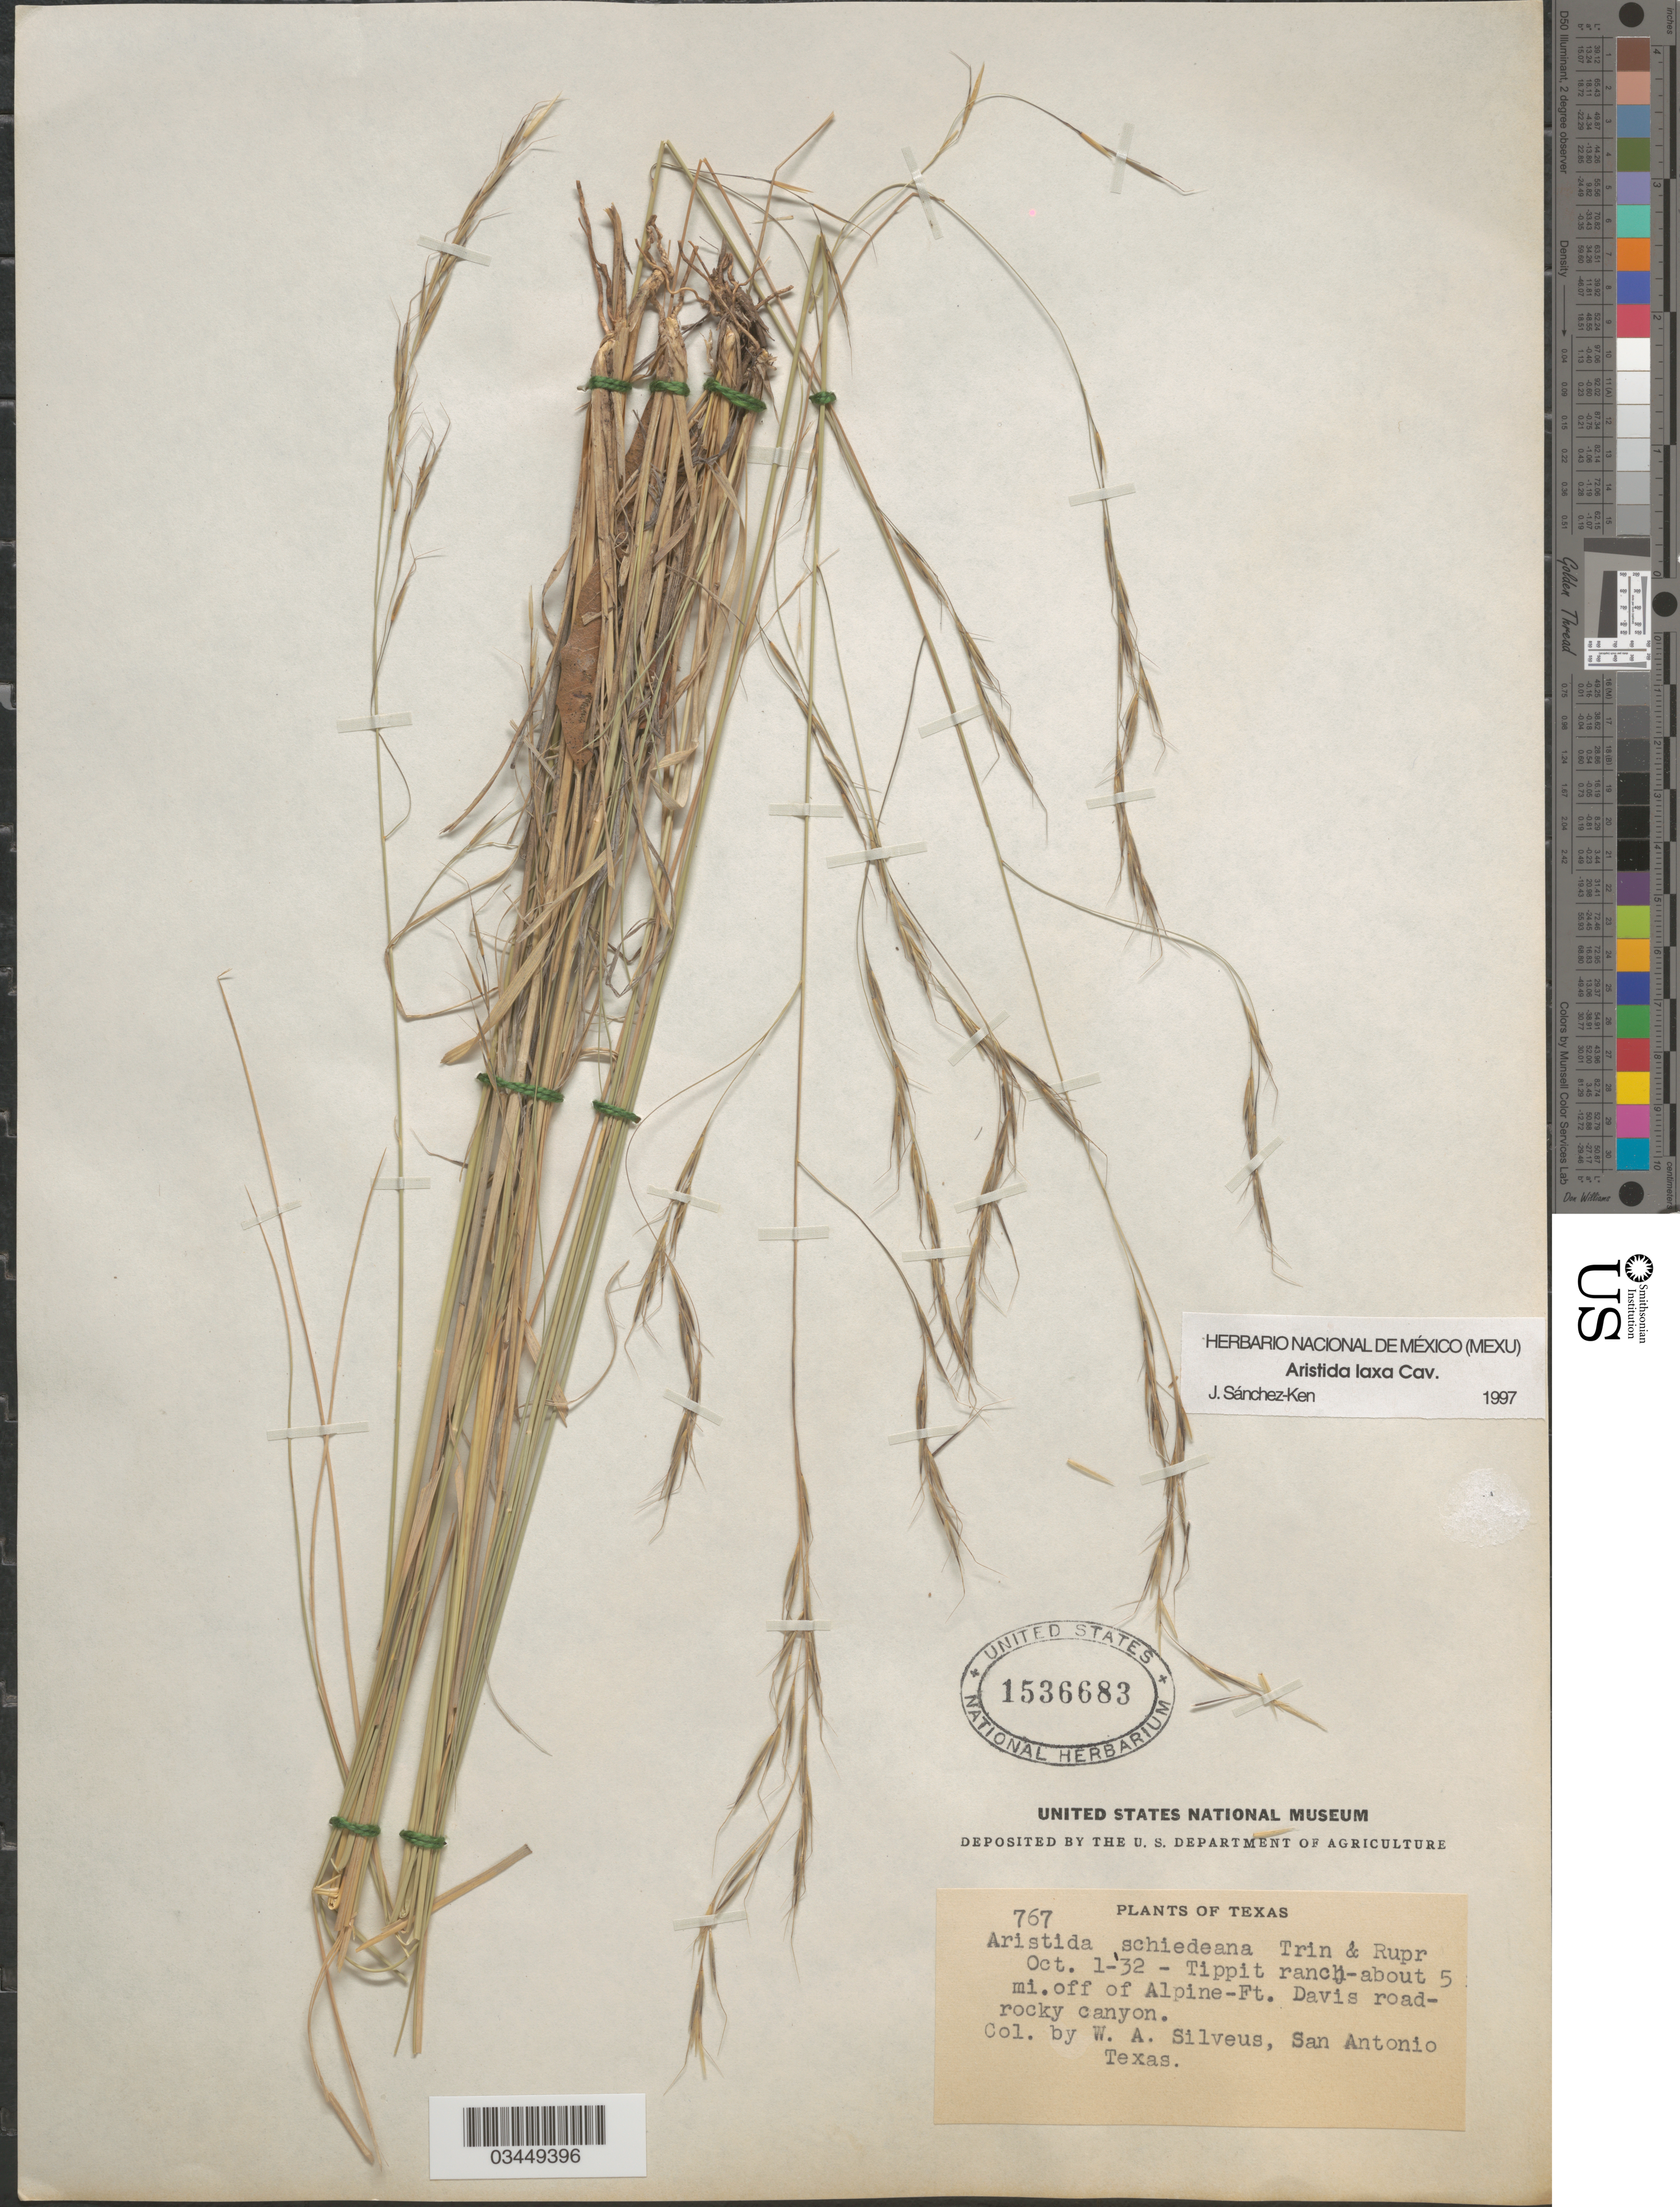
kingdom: Plantae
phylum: Tracheophyta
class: Liliopsida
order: Poales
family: Poaceae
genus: Aristida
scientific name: Aristida laxa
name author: Cav.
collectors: W. Silveus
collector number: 767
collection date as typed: Transcribed d/m/y: 1/10/32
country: United States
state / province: Texas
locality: Tippit ranch - about 5 mi. off of Alpine-Ft. Davis road-rocky canyon.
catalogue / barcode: US 1536683